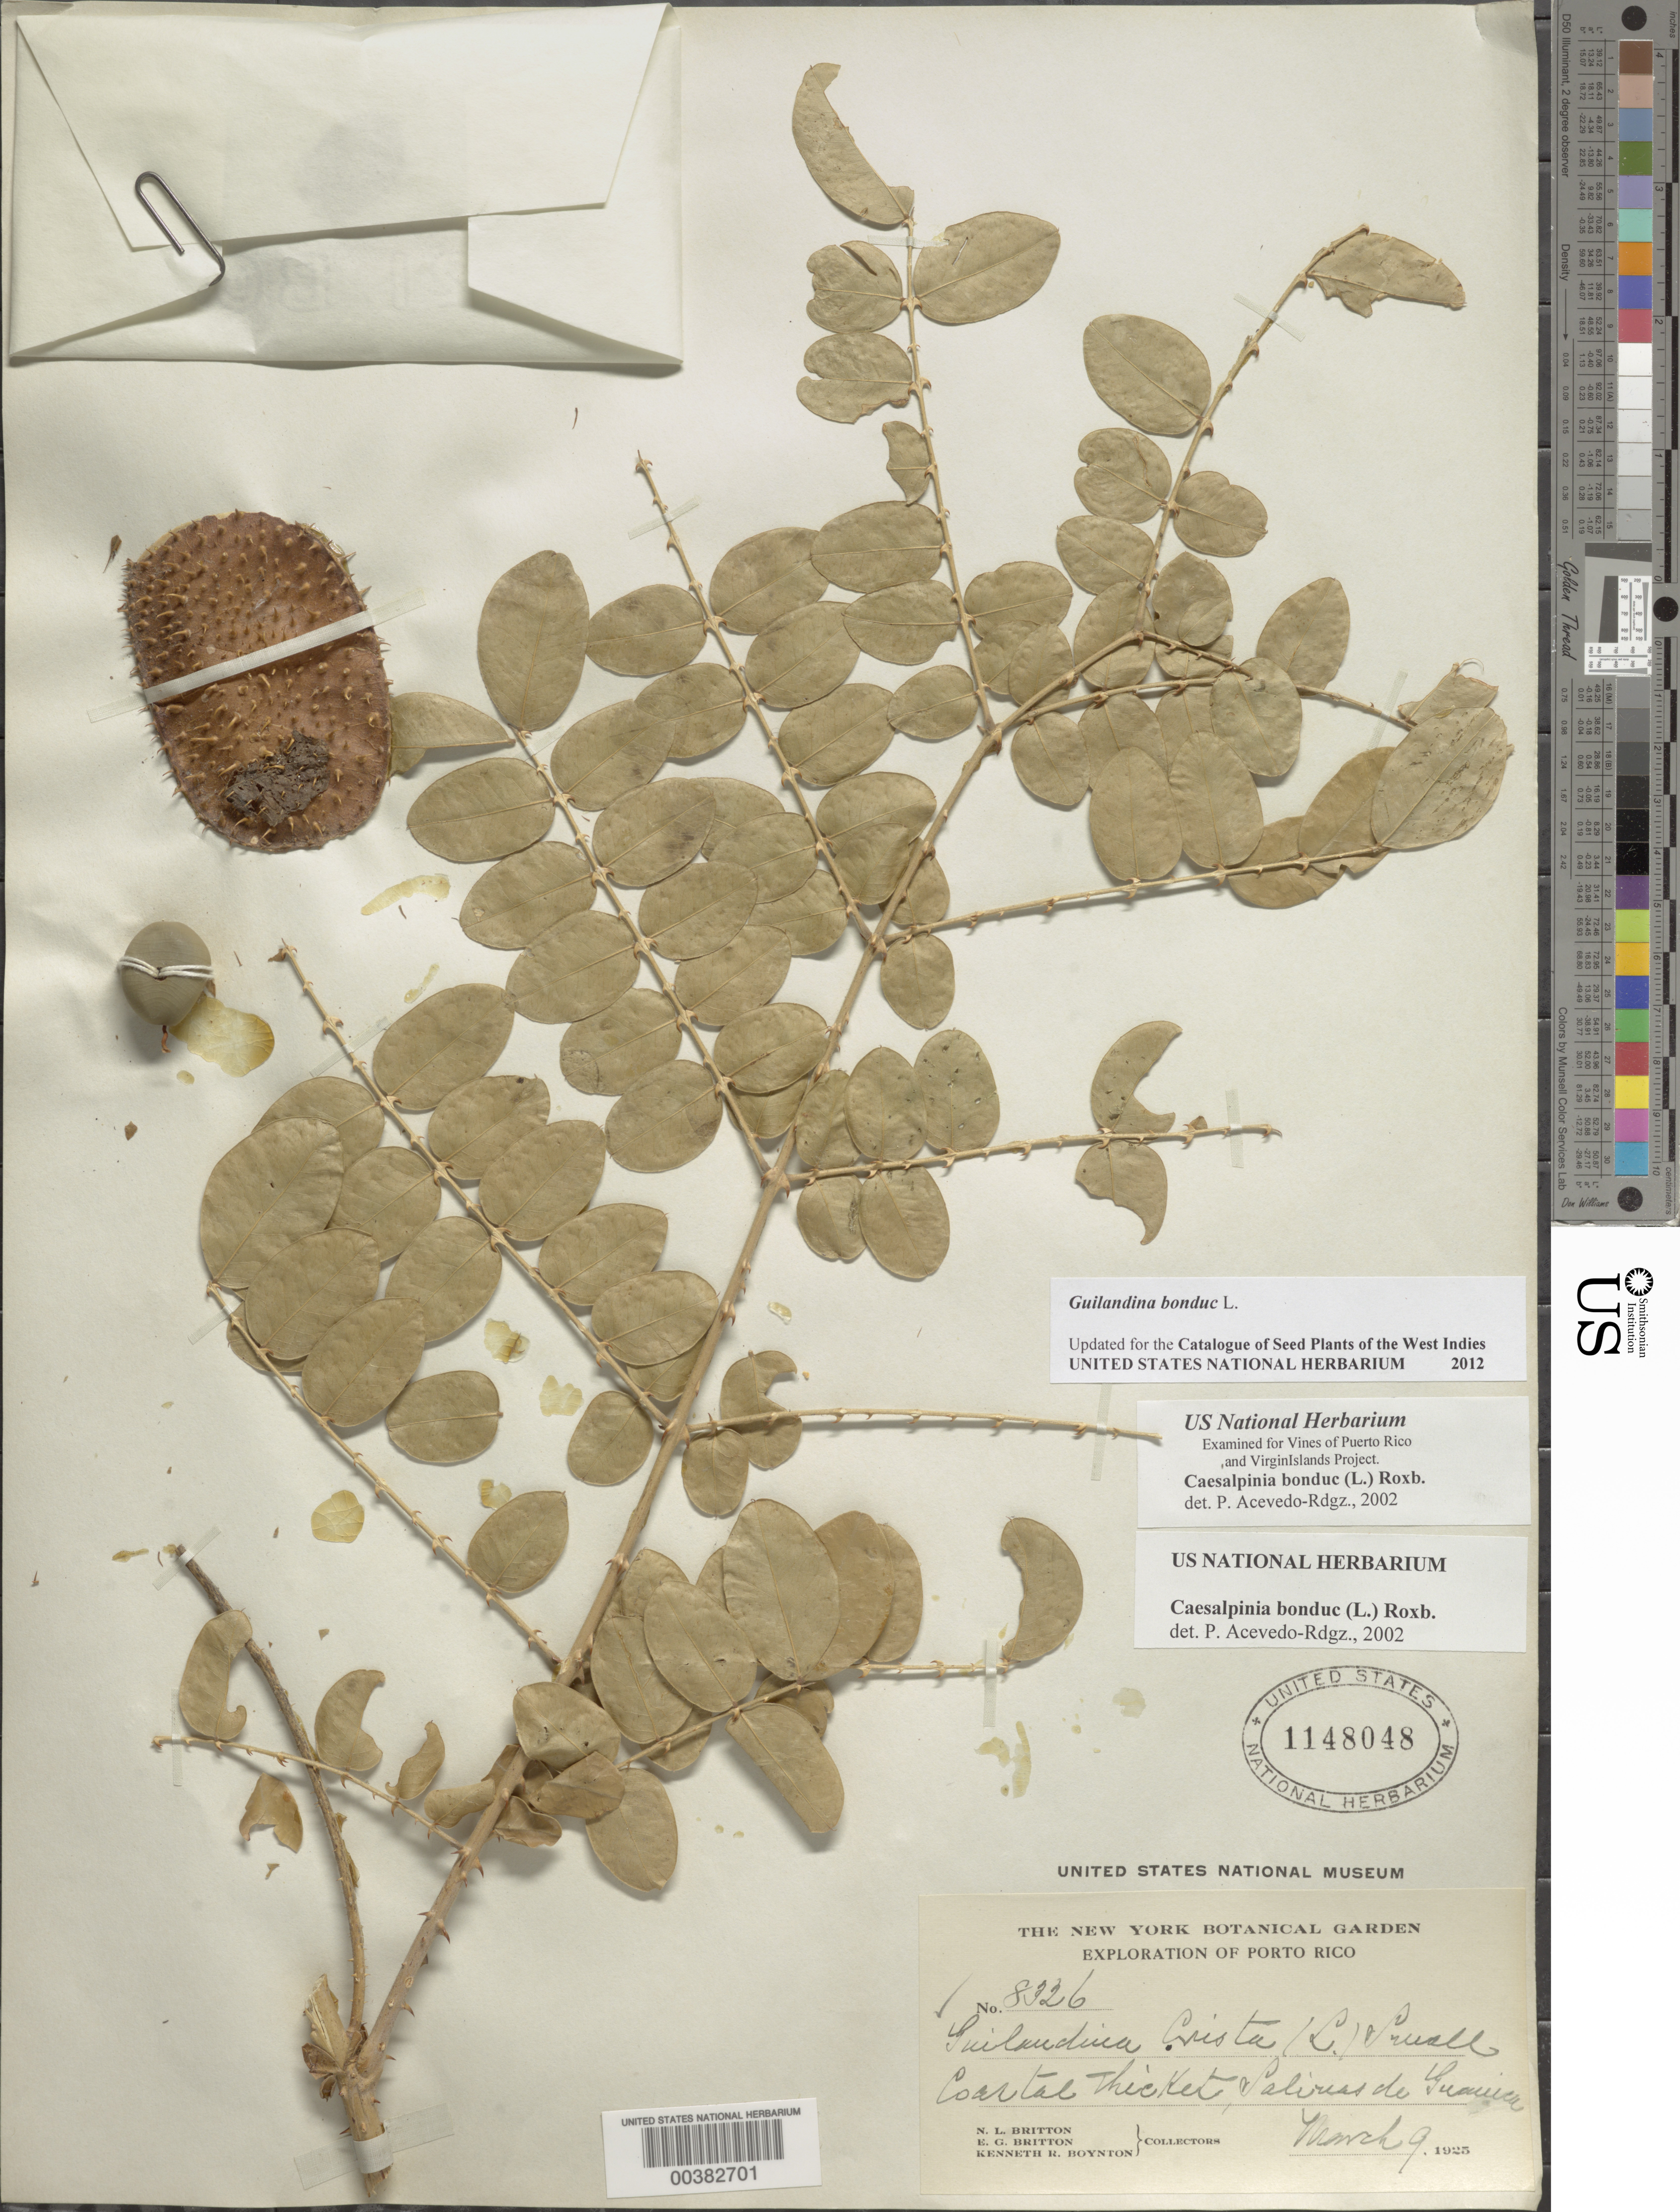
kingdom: Plantae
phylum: Tracheophyta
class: Magnoliopsida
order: Fabales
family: Fabaceae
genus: Guilandina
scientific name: Guilandina bonduc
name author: L.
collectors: N. Britton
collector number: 8326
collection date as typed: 09 Mar 1925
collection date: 1925-03-09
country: Puerto Rico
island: Greater Antilles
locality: Salinas de Guanica.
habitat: coastal thicket.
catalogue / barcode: US 1148048